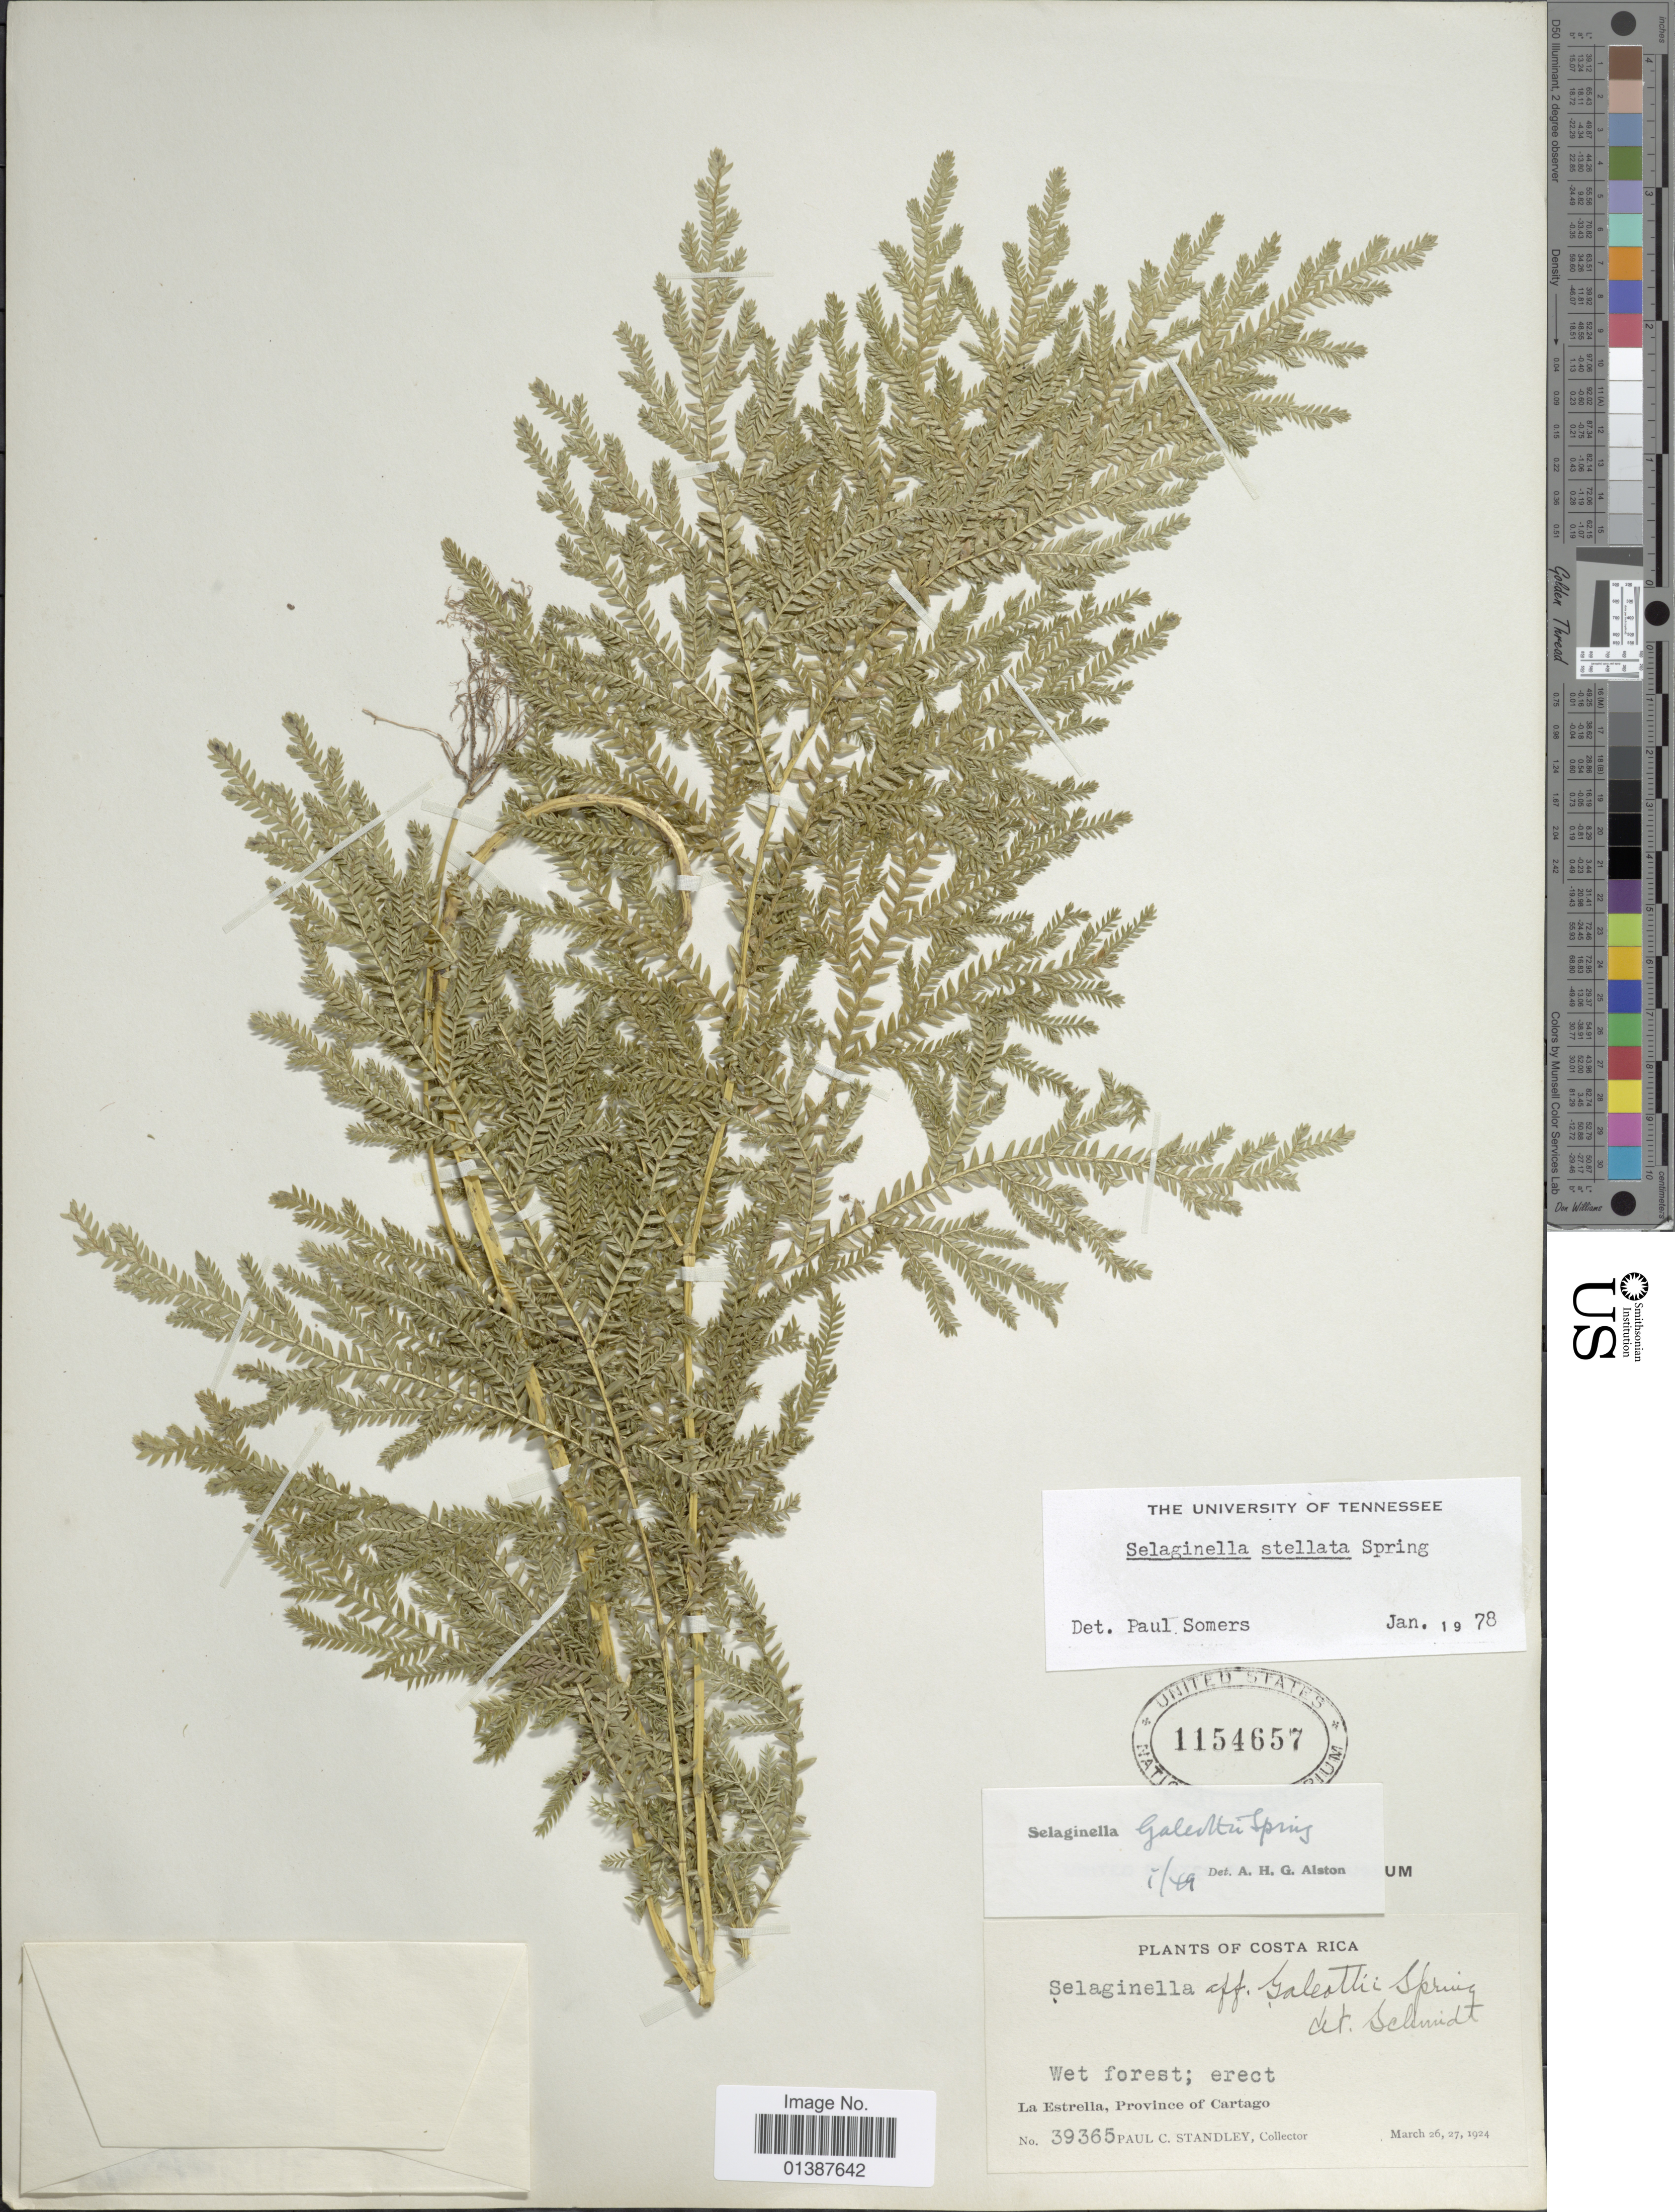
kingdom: Plantae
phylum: Tracheophyta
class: Lycopodiopsida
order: Selaginellales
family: Selaginellaceae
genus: Selaginella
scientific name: Selaginella galeottii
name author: Spring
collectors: P. C. Standley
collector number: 39365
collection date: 1924-03-26/1924-03-27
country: Costa Rica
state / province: Cartago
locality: La Estrella, Province of Cartago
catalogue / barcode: US 1154657